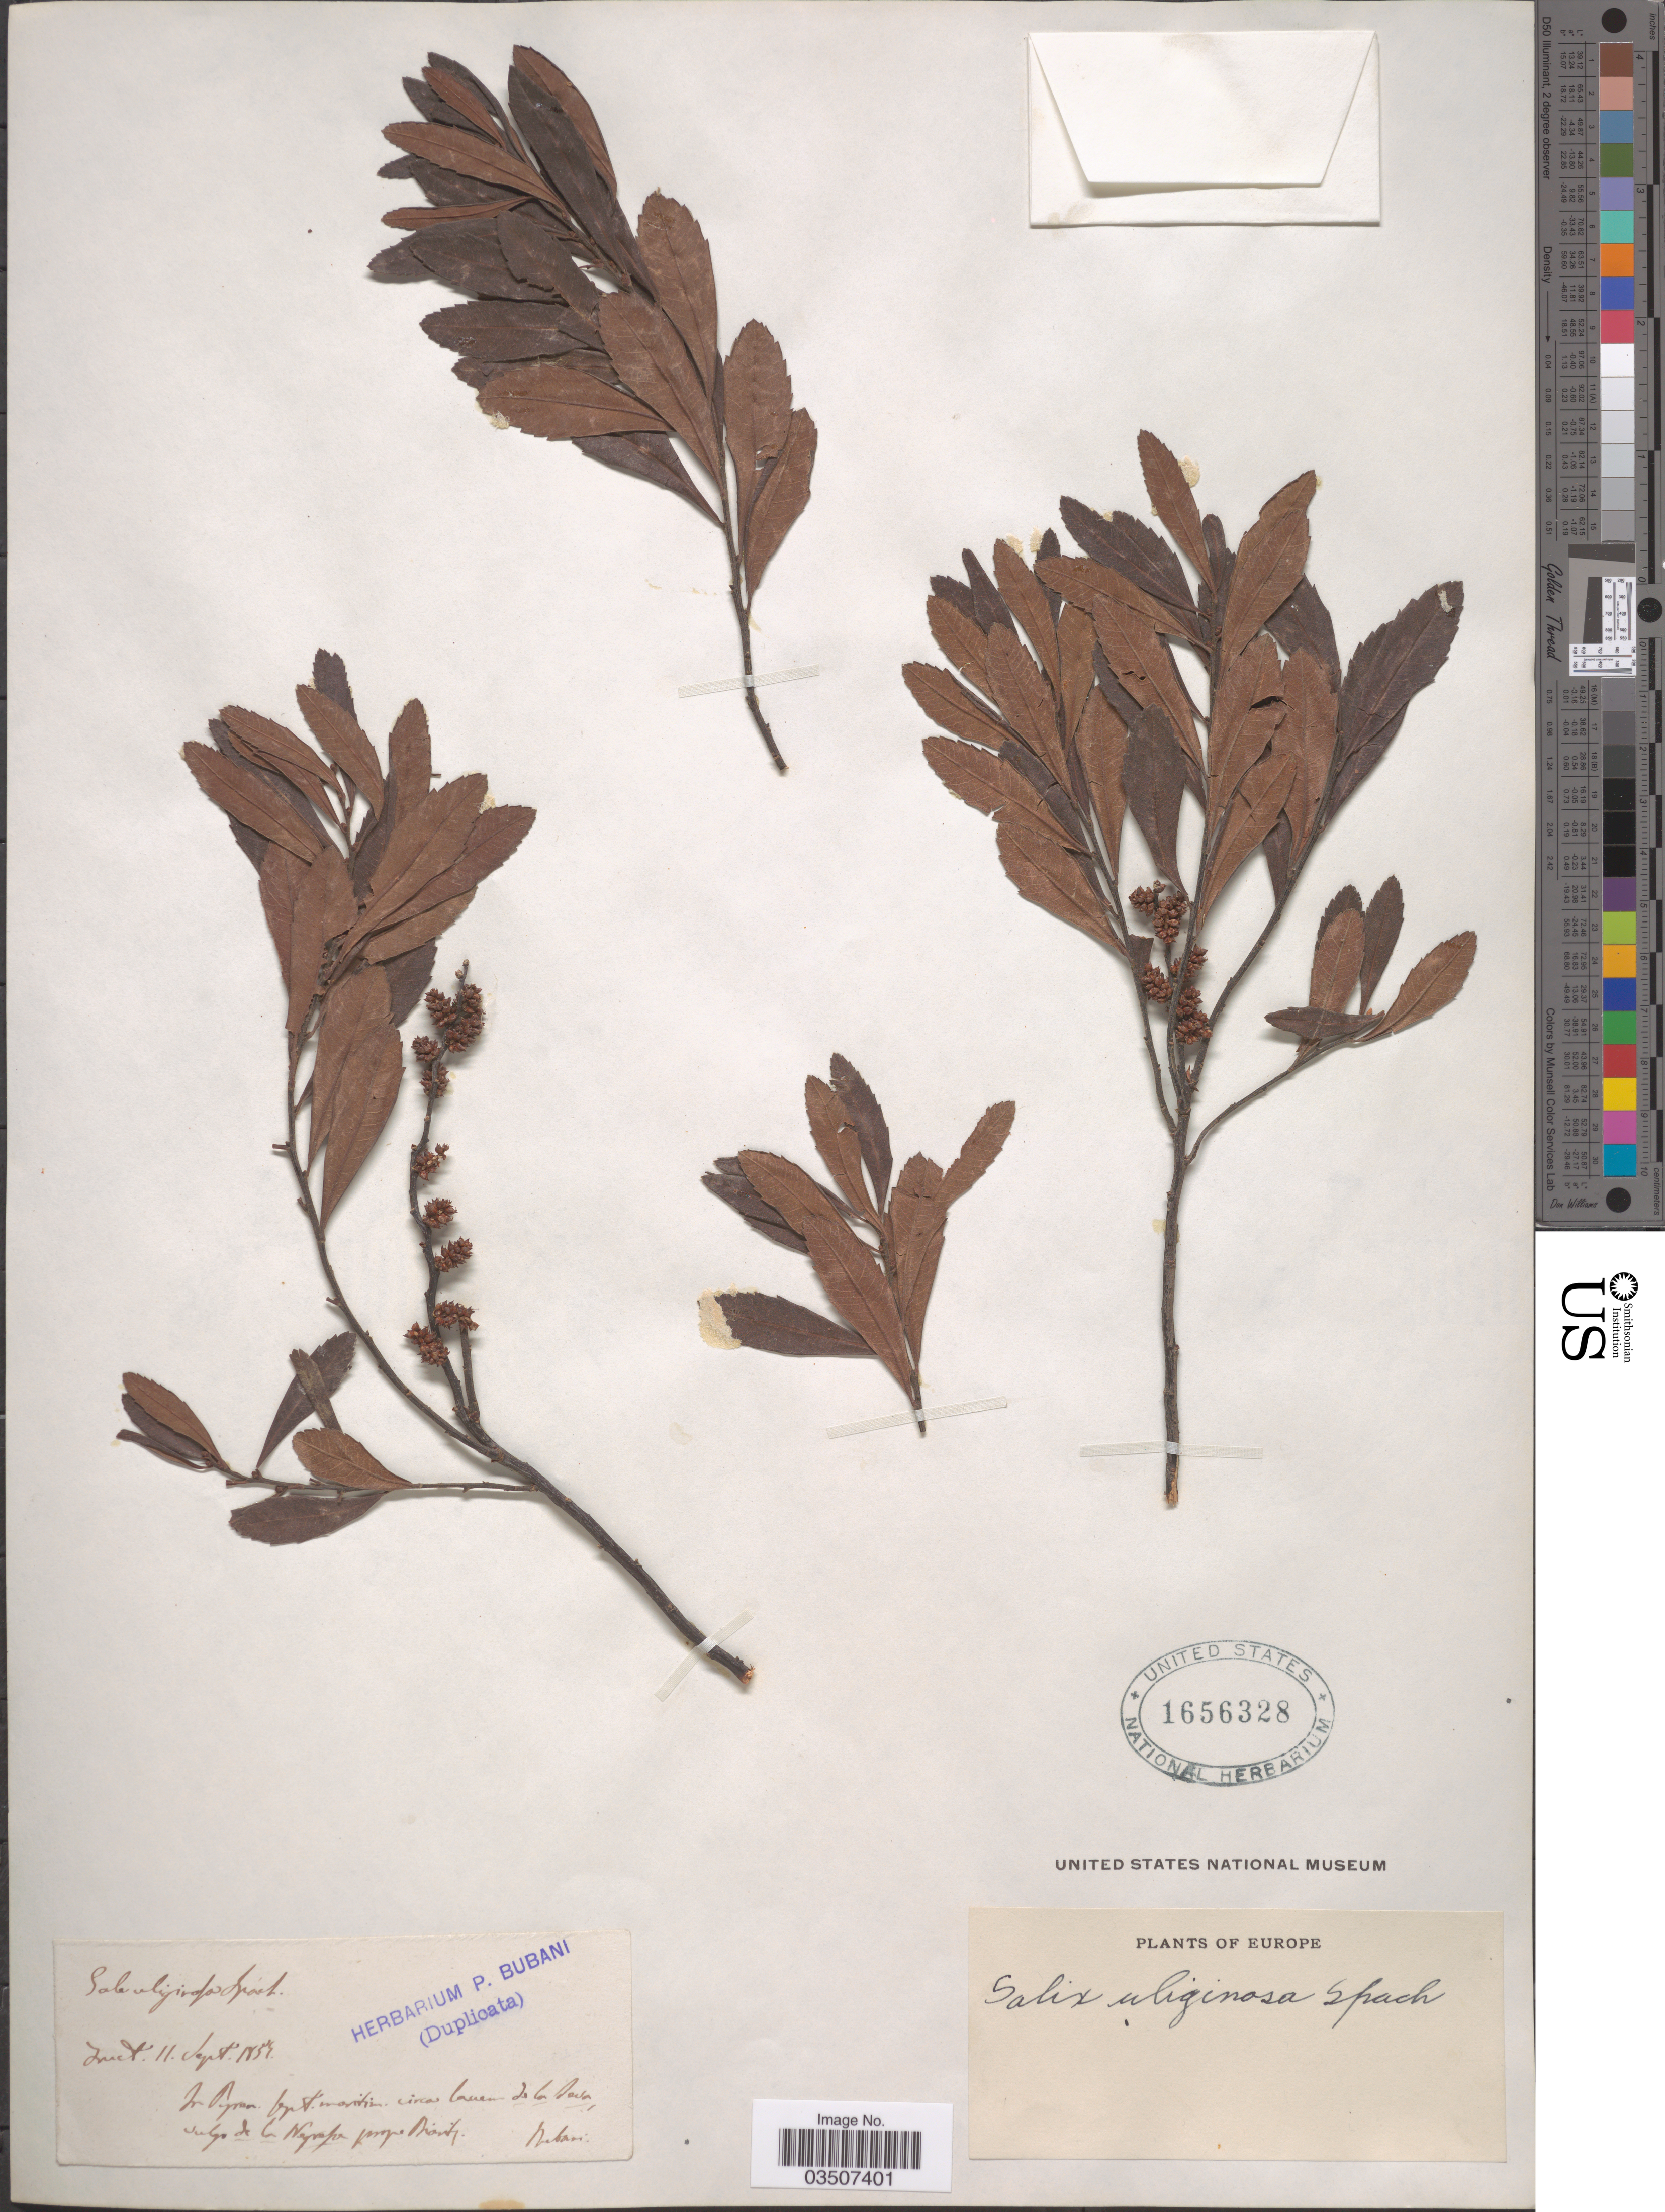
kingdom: Plantae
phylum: Tracheophyta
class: Magnoliopsida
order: Malpighiales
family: Salicaceae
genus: Salix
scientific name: Salix uliginosa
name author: Willd.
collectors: P. Bubani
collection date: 1854-09-11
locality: In Pyren. sept. maritim. lanen de la Soca vulgo de la Nyrapa prope Dinity. [interpreted]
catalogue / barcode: US 1656328